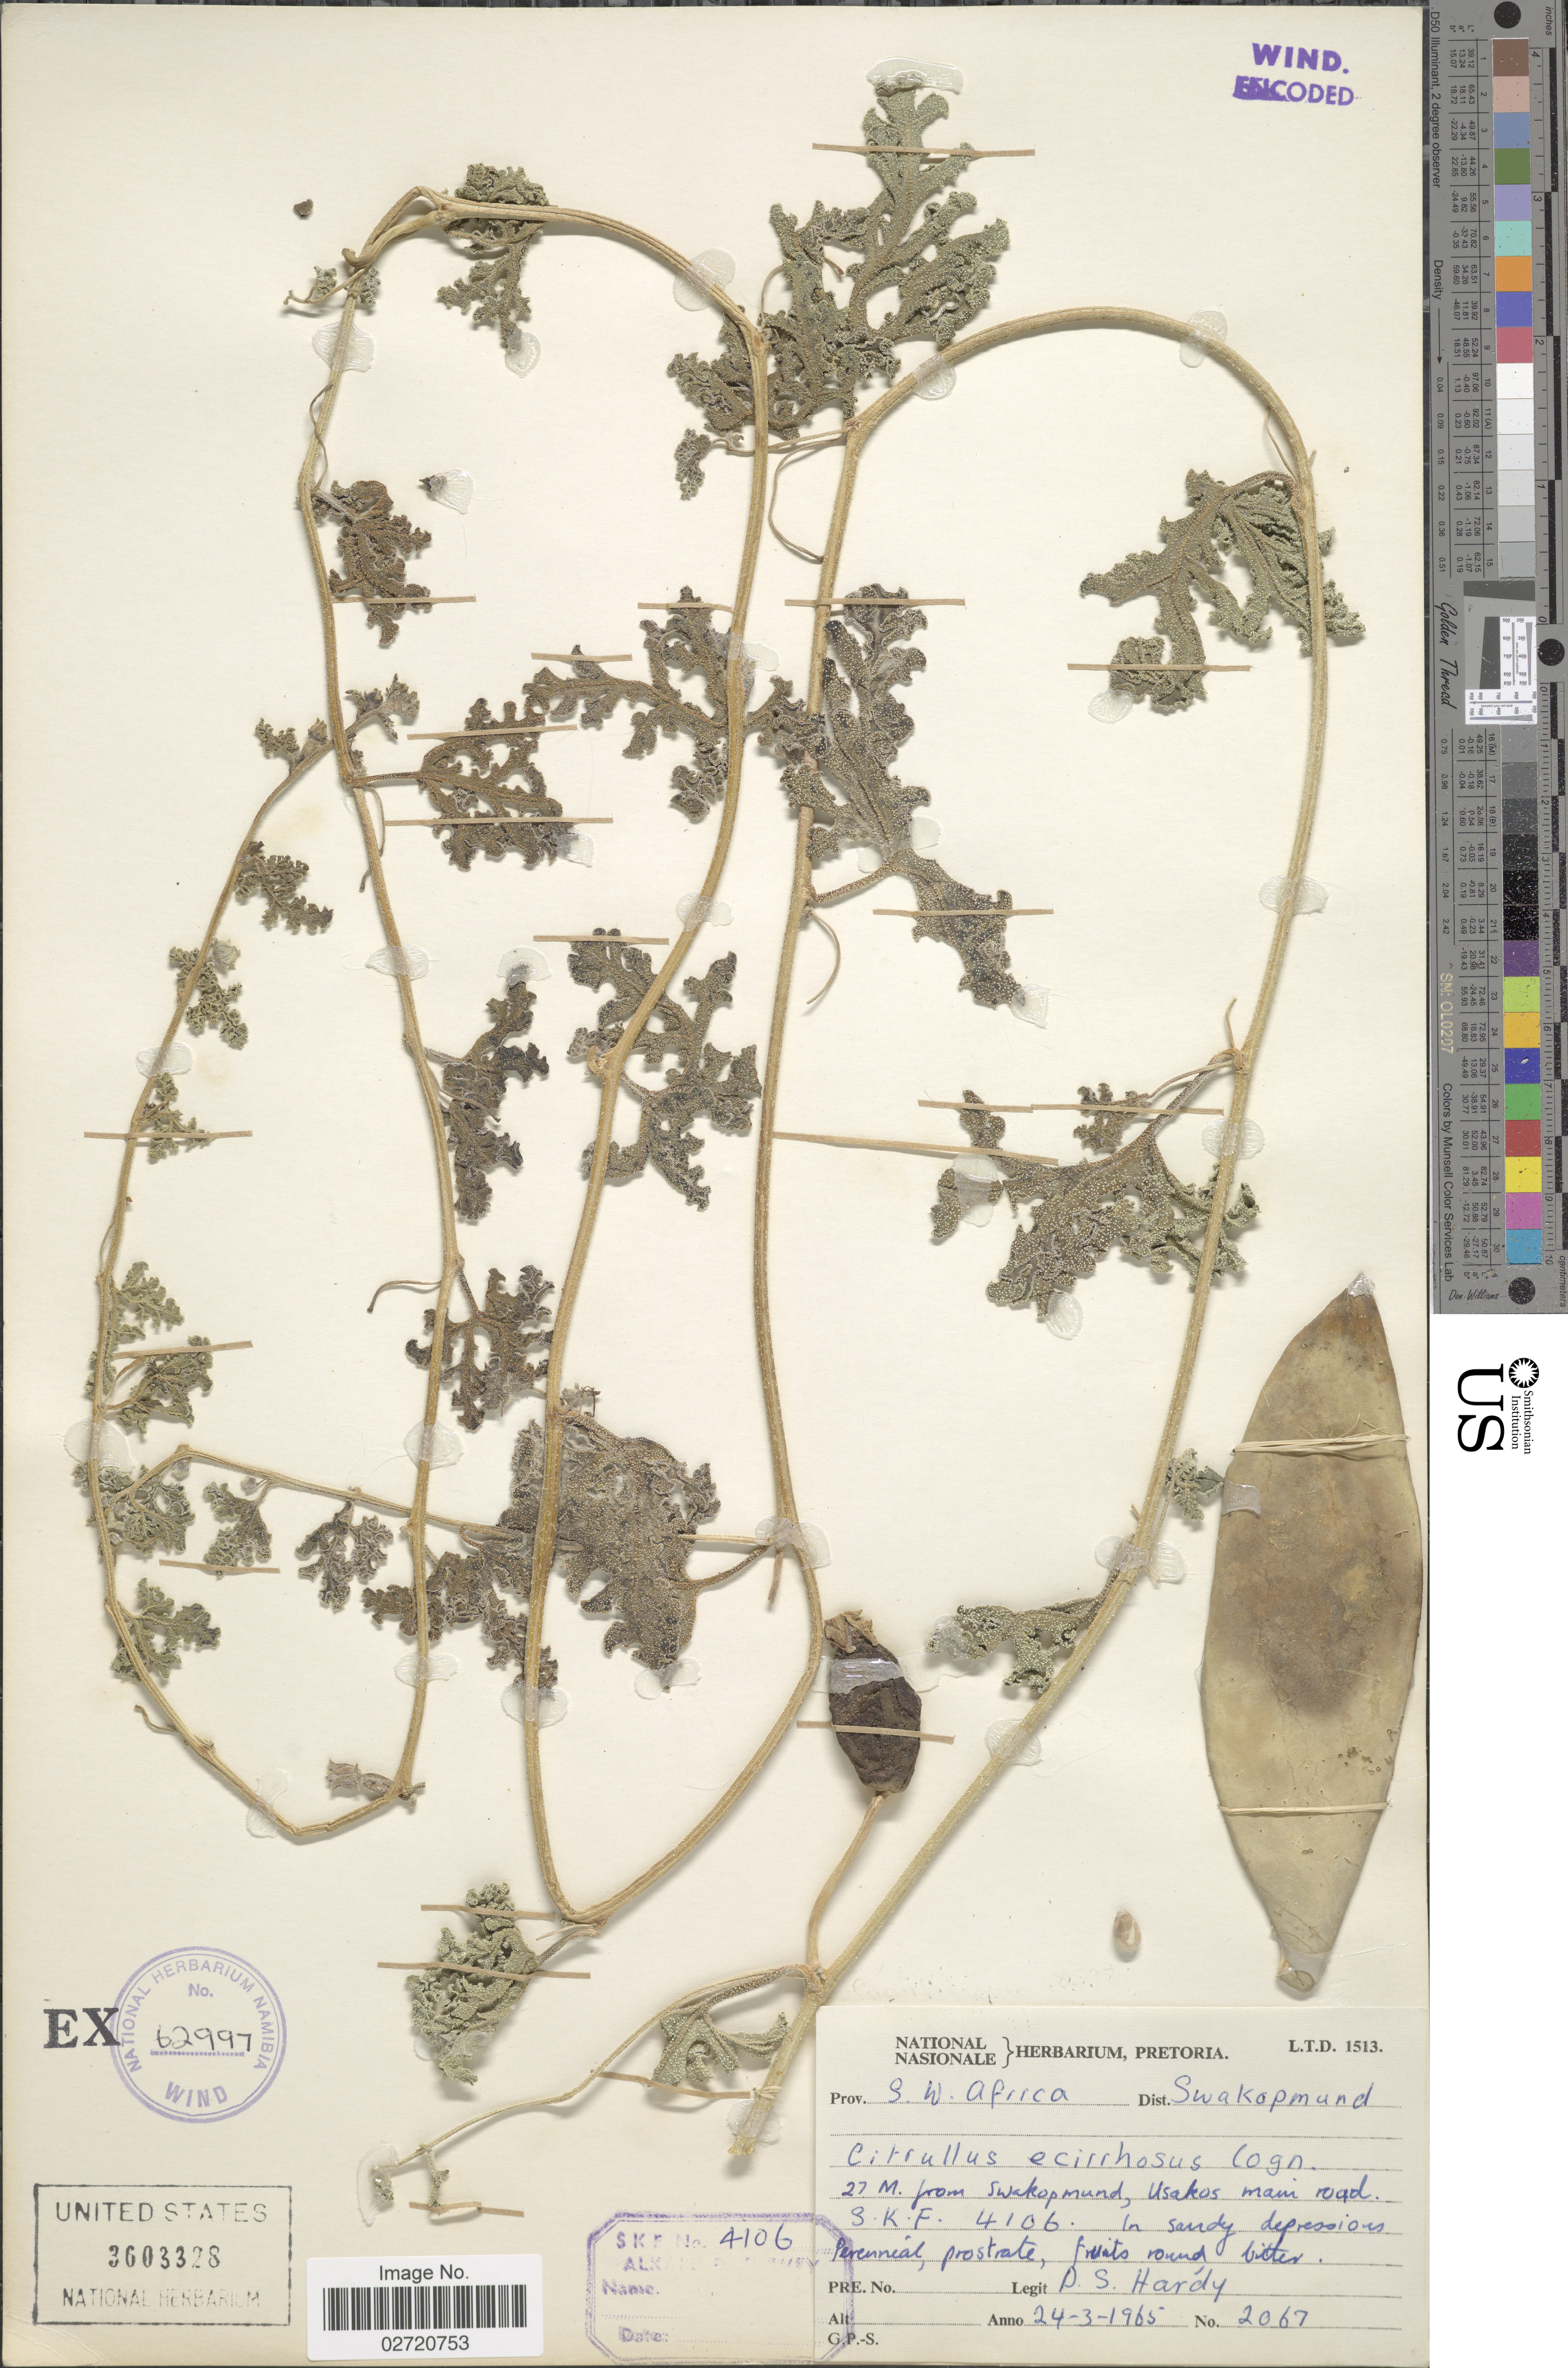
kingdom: Plantae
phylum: Tracheophyta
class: Magnoliopsida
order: Cucurbitales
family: Cucurbitaceae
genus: Citrullus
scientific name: Citrullus ecirrhosus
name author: Cogn.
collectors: D. Hardy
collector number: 2067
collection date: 1965-03-24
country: Namibia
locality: Prov. S.W. Africa, Dist. Swakopmund, 27 M. from Swakopmund, Usakos main road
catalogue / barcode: US 3603328